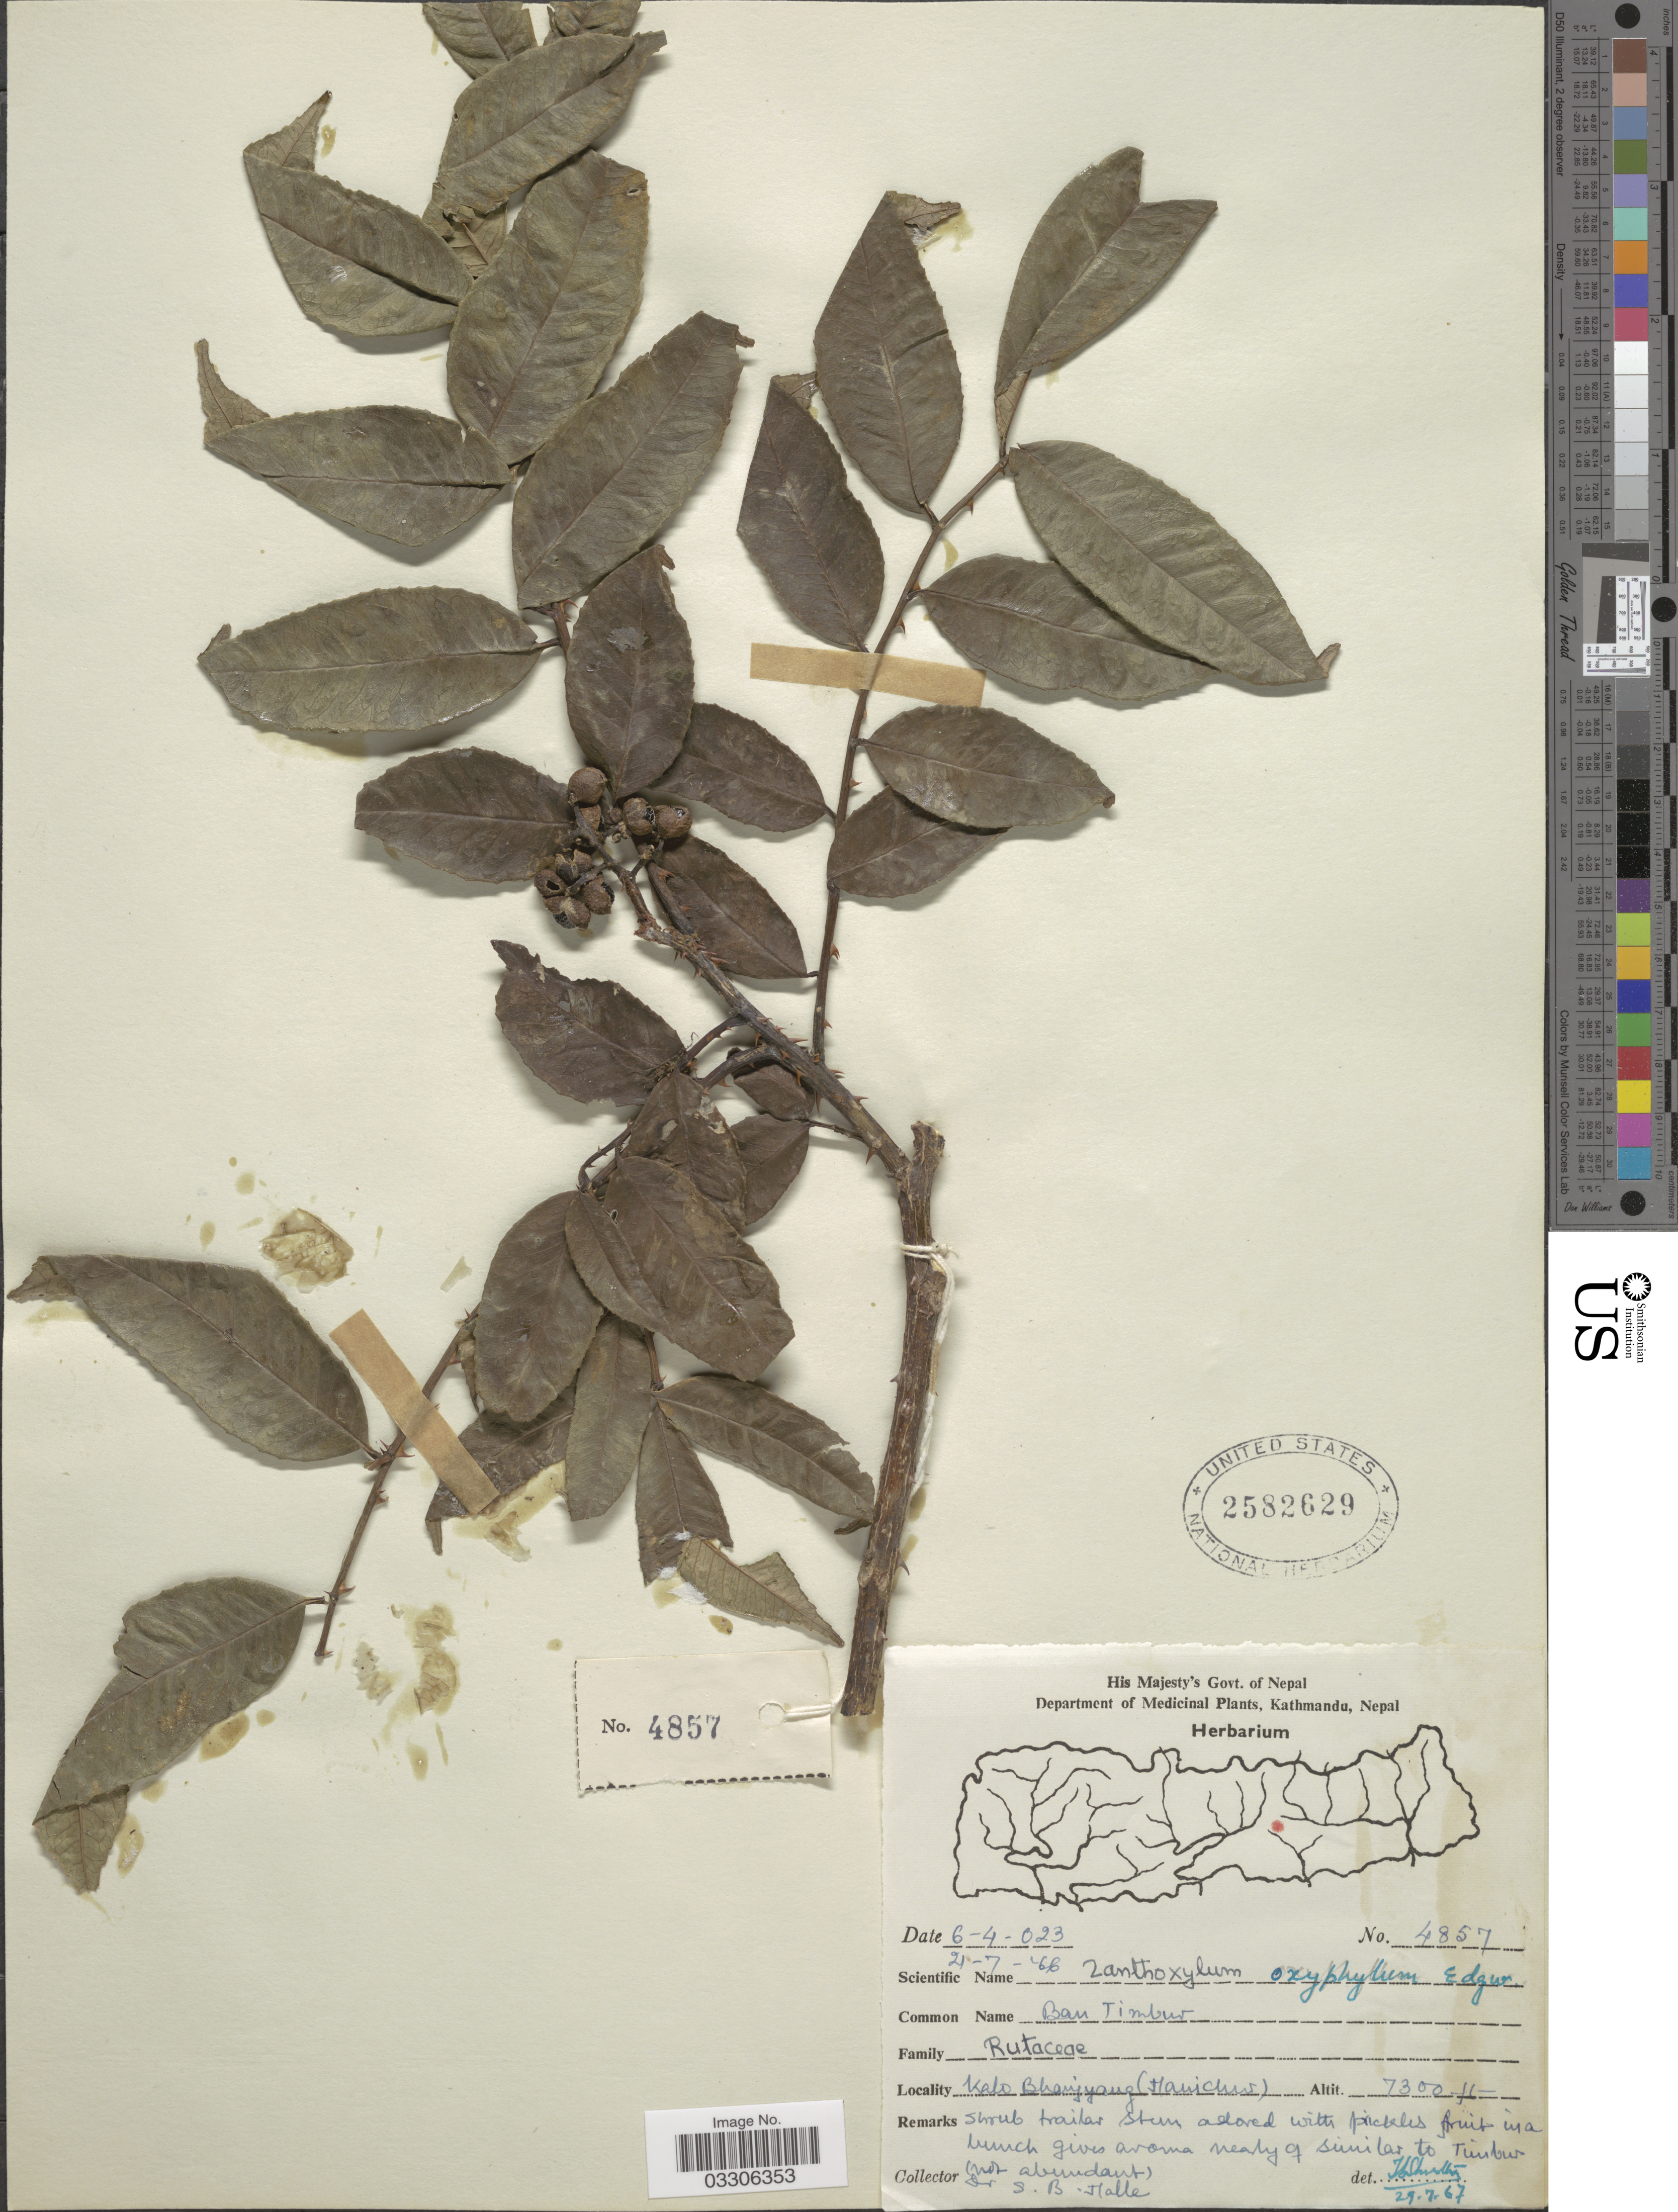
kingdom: Plantae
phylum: Tracheophyta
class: Magnoliopsida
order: Sapindales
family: Rutaceae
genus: Zanthoxylum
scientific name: Zanthoxylum oxyphyllum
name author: Edgew.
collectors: S. Malla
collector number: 4857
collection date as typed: Transcribed d/m/y: 21/7/66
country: Nepal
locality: Kalo Bhanjyang (Manichur).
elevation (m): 2225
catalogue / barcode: US 2582629